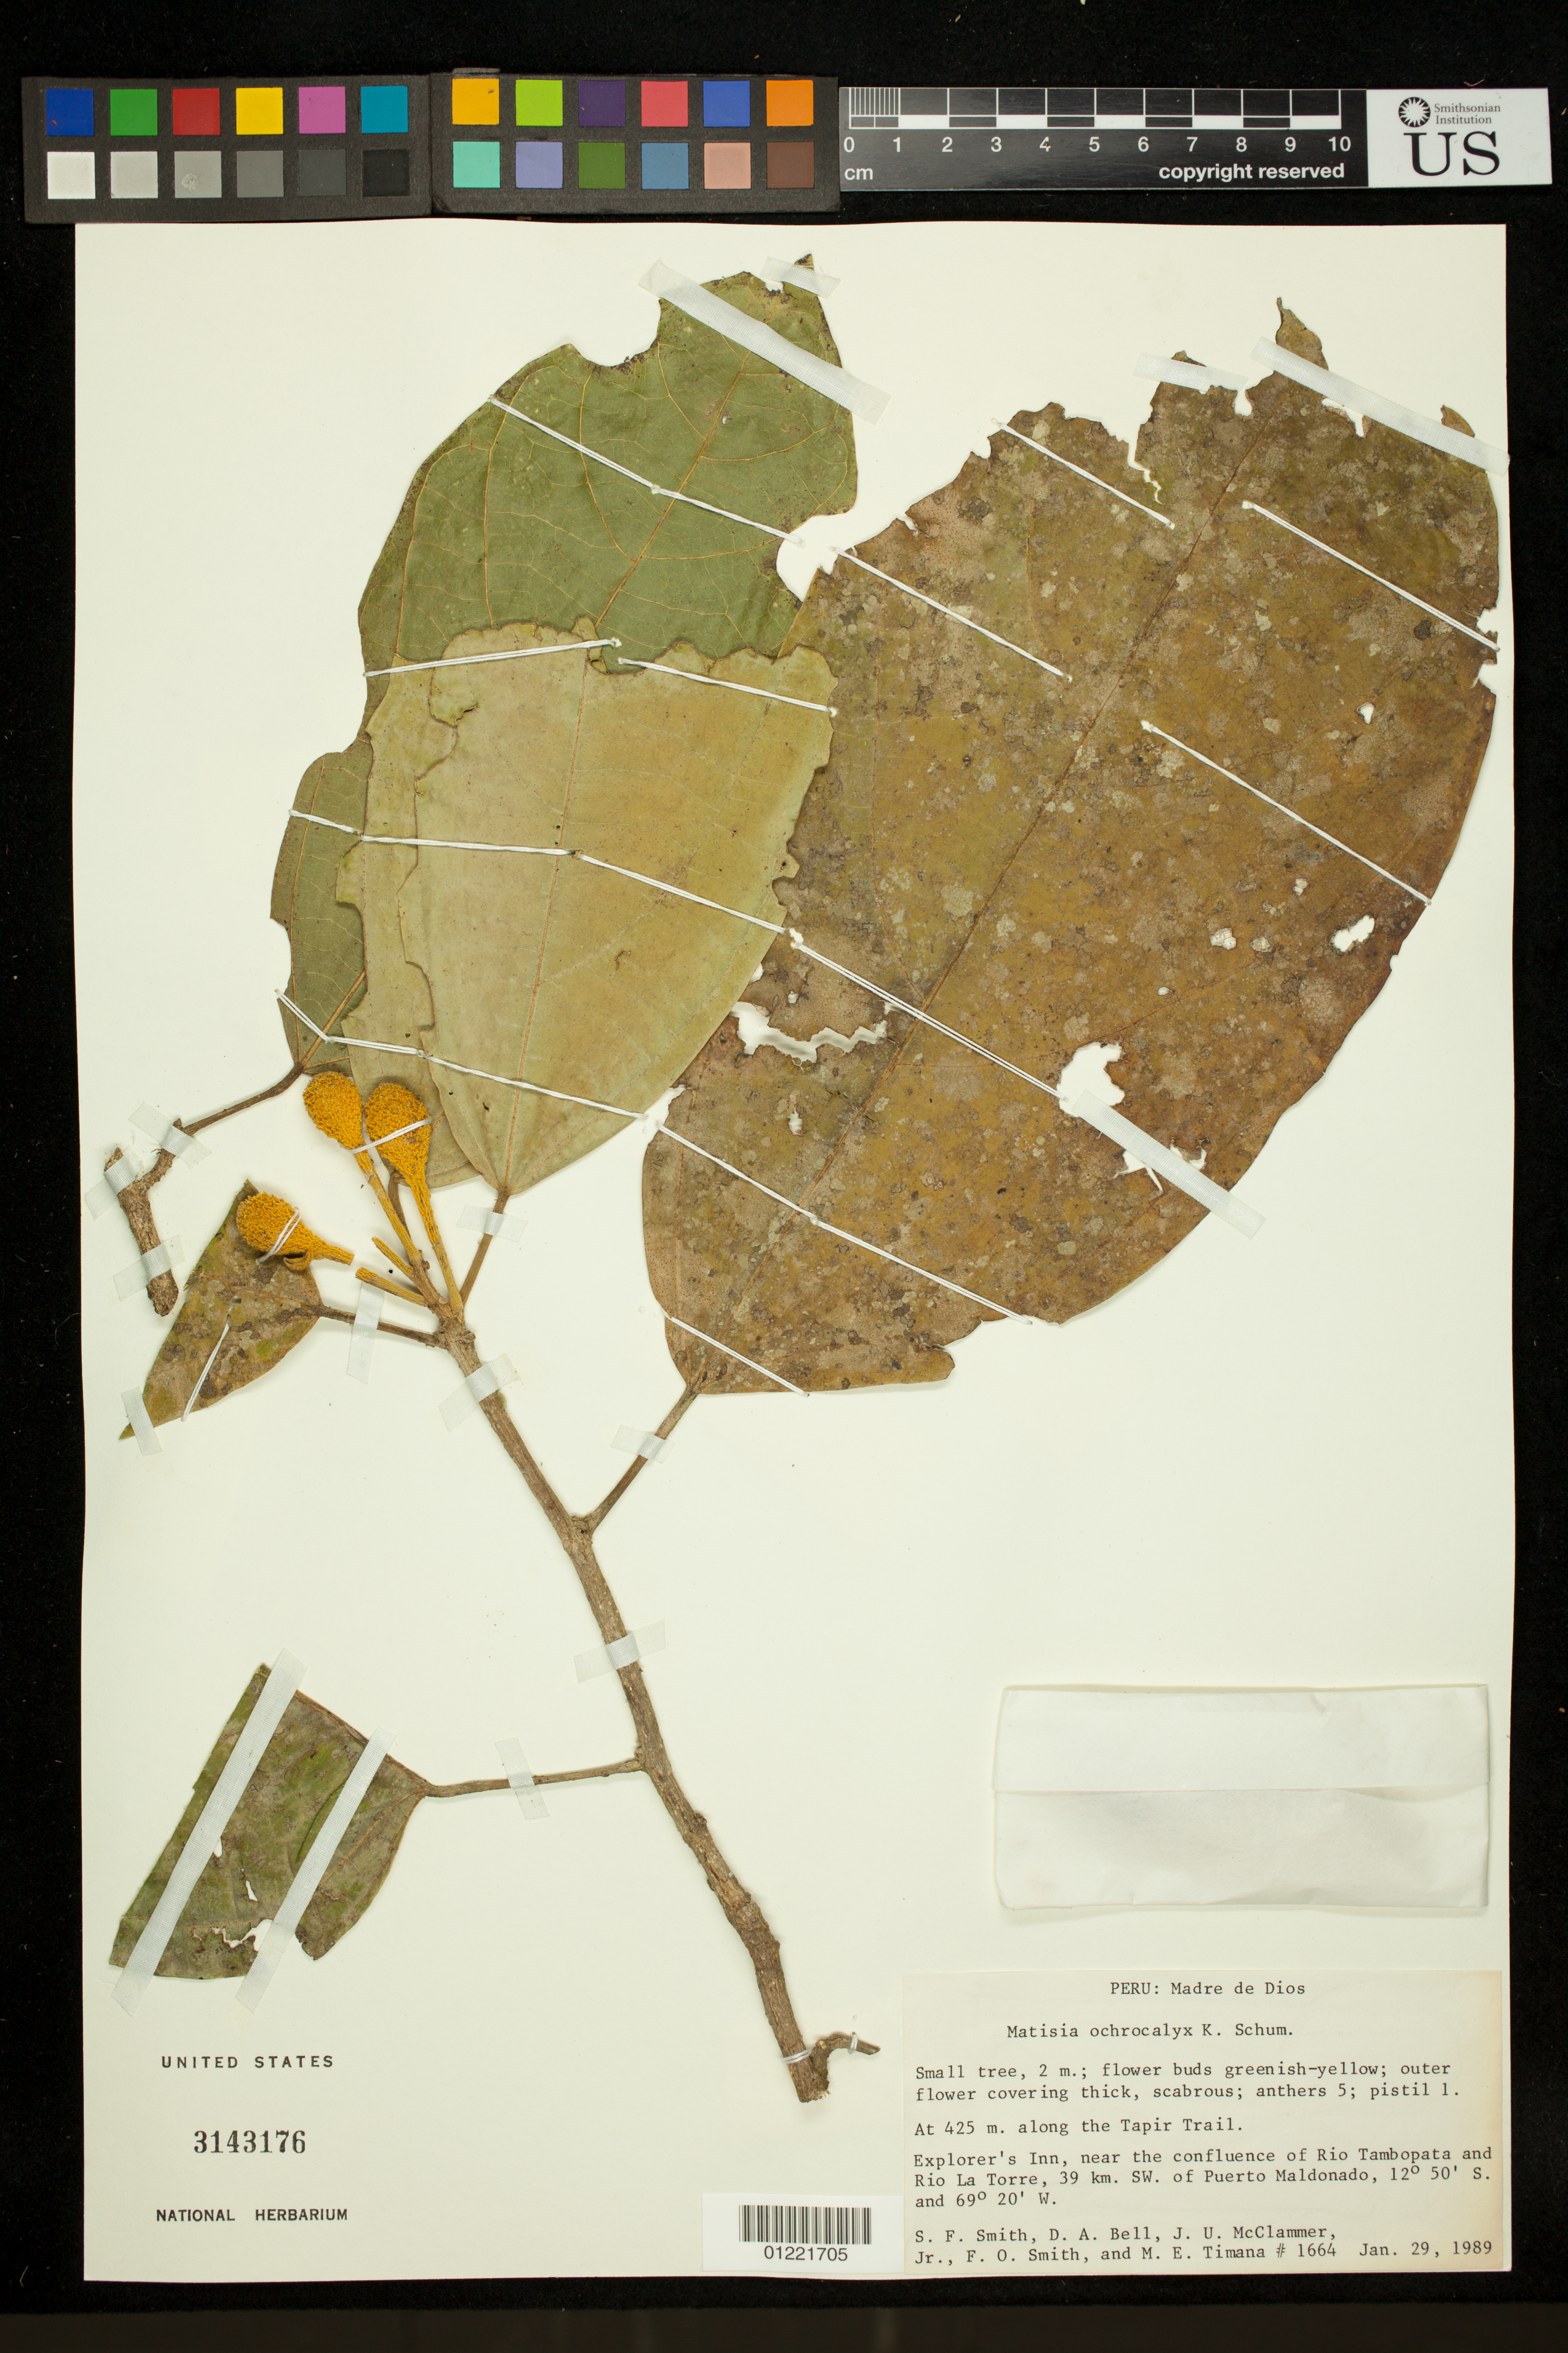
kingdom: Plantae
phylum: Tracheophyta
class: Magnoliopsida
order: Malvales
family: Malvaceae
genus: Matisia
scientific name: Matisia ochrocalyx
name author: K. Schum.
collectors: S.F. Smith, D. A. Bell, J. McClammer Jr. & F. Smith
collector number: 1664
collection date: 1989-01-29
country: Peru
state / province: Madre de Dios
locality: Explorer's Inn, near the confluence of Rio Tambopata and Rio La Torre, 39 km. SW. of Puerto Maldonado, along the Tapir Trail.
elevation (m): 425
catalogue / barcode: US 3143176